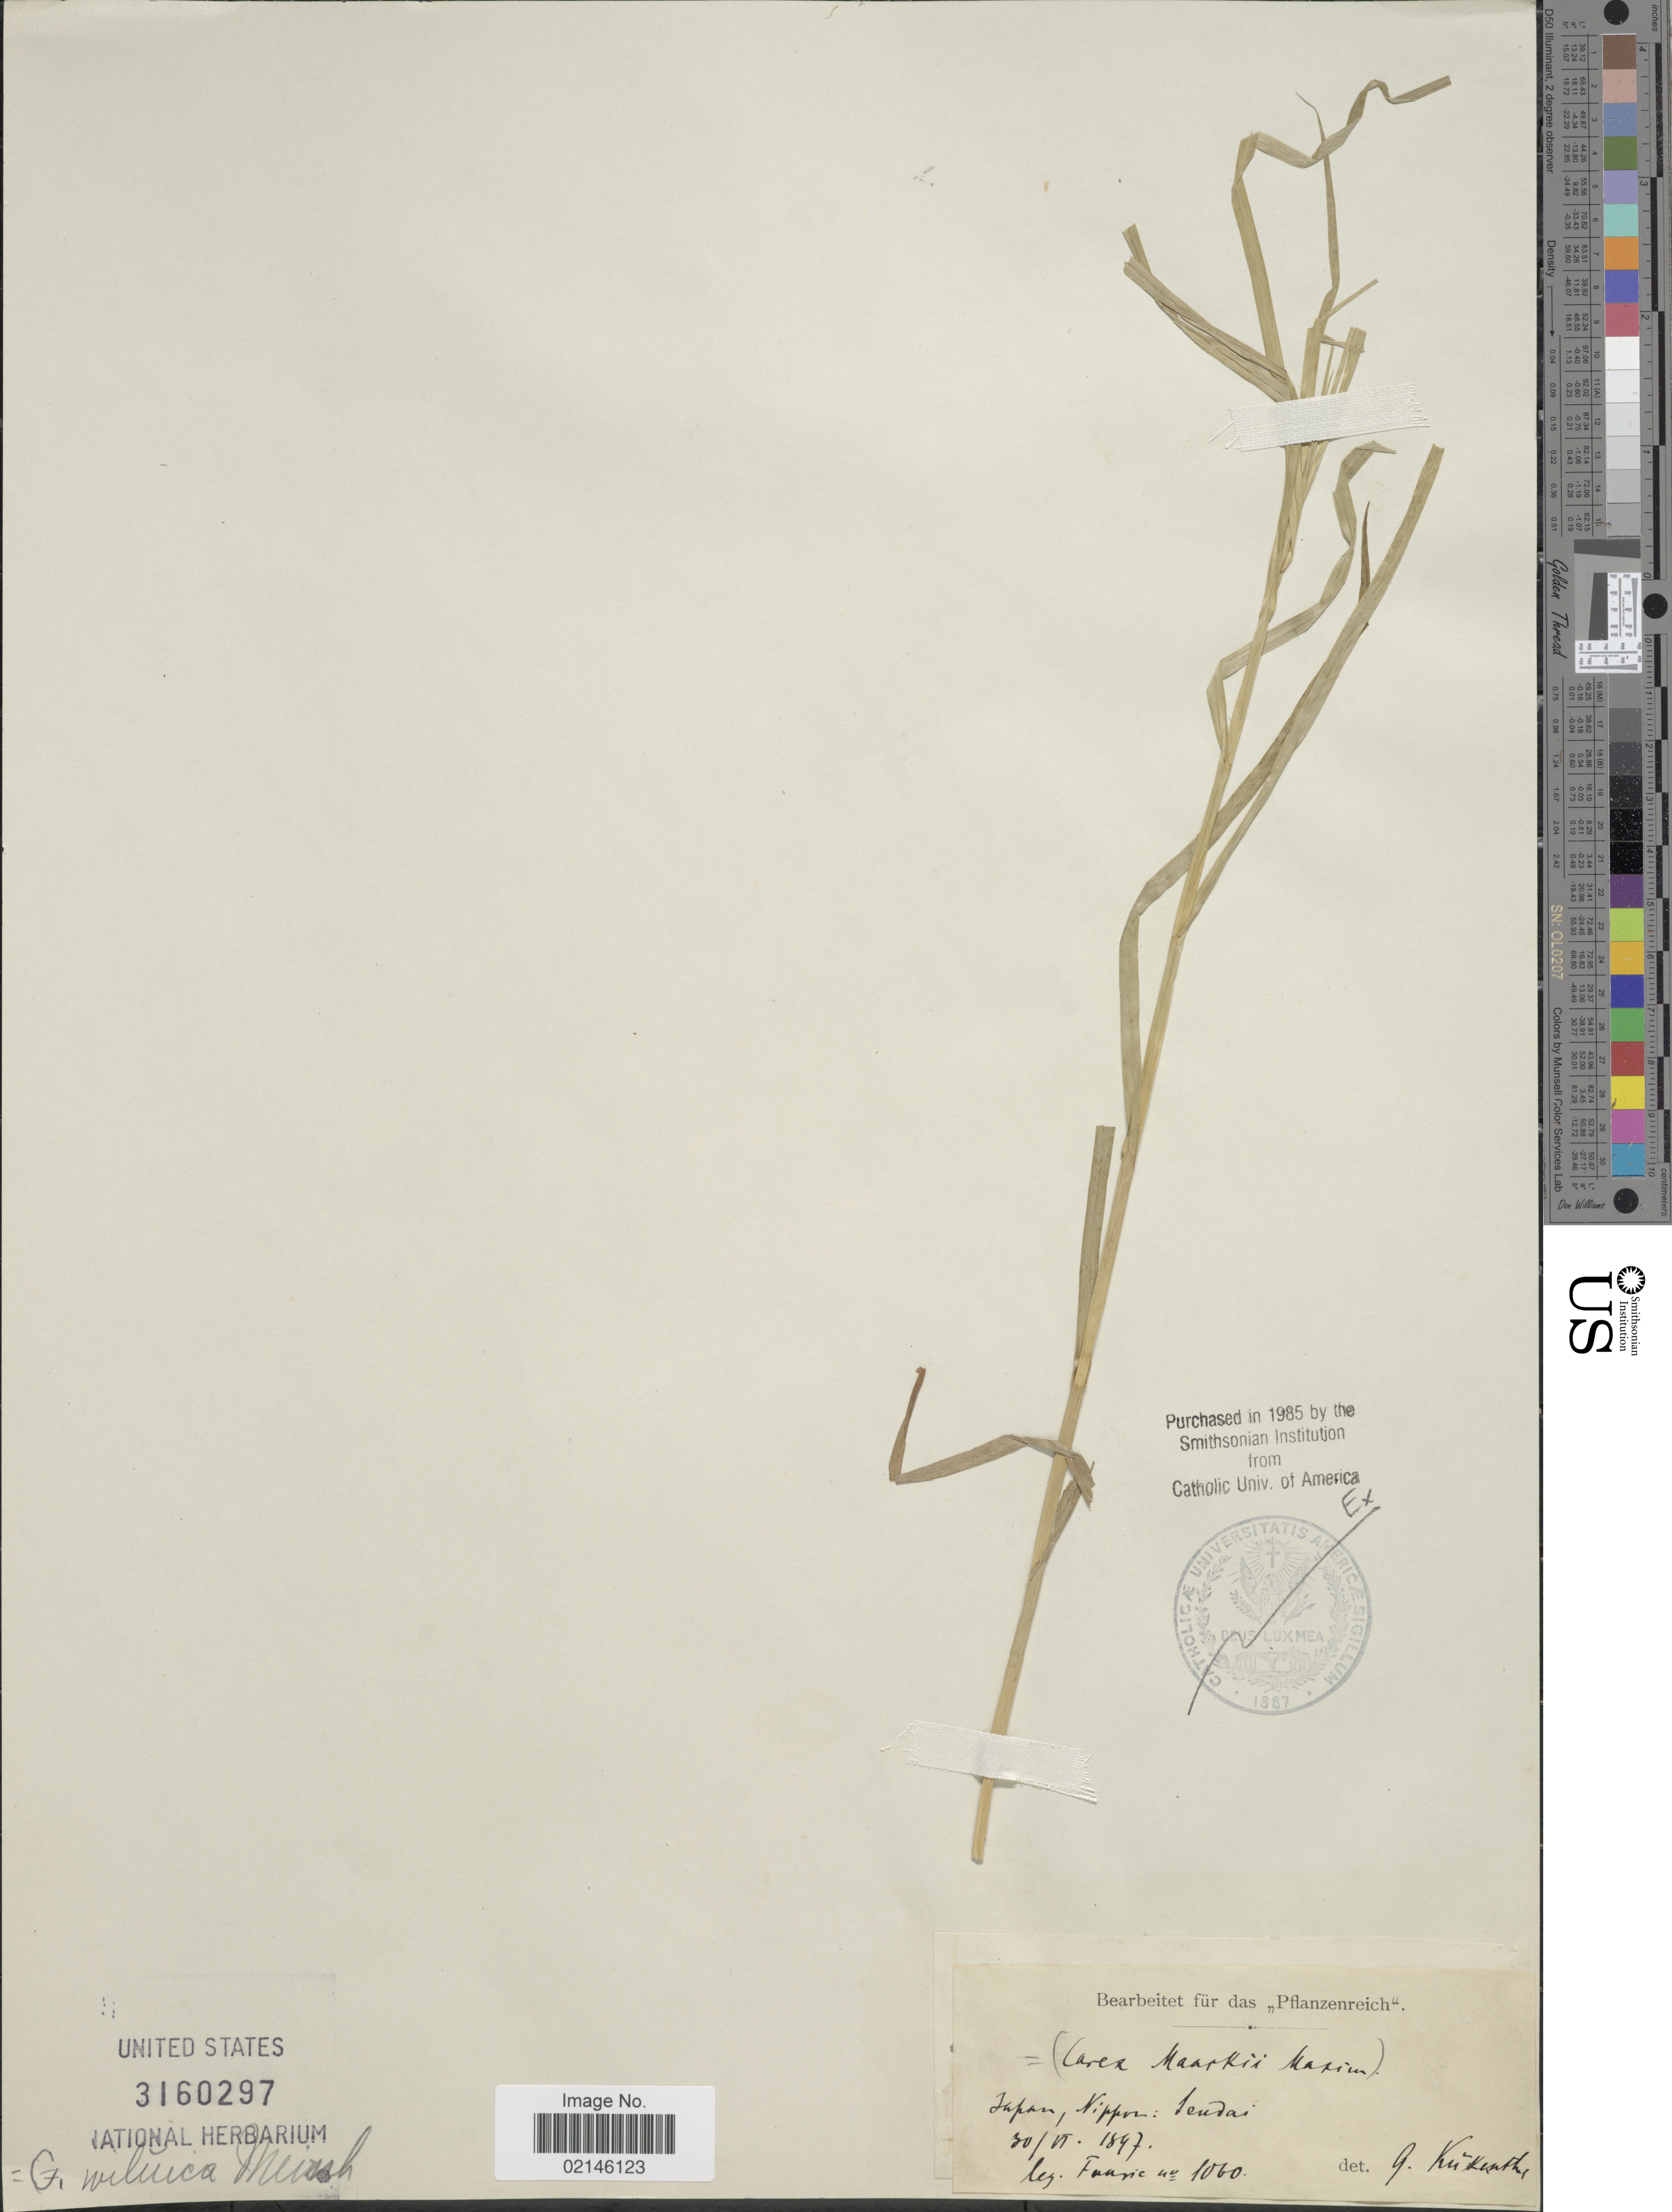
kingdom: Plantae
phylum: Tracheophyta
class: Liliopsida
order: Poales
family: Cyperaceae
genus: Carex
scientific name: Carex wiluica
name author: Meinsh.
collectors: -. Faurie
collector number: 1060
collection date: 1897-06-30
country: Japan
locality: Nippon: Sendai.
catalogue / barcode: US 3160297